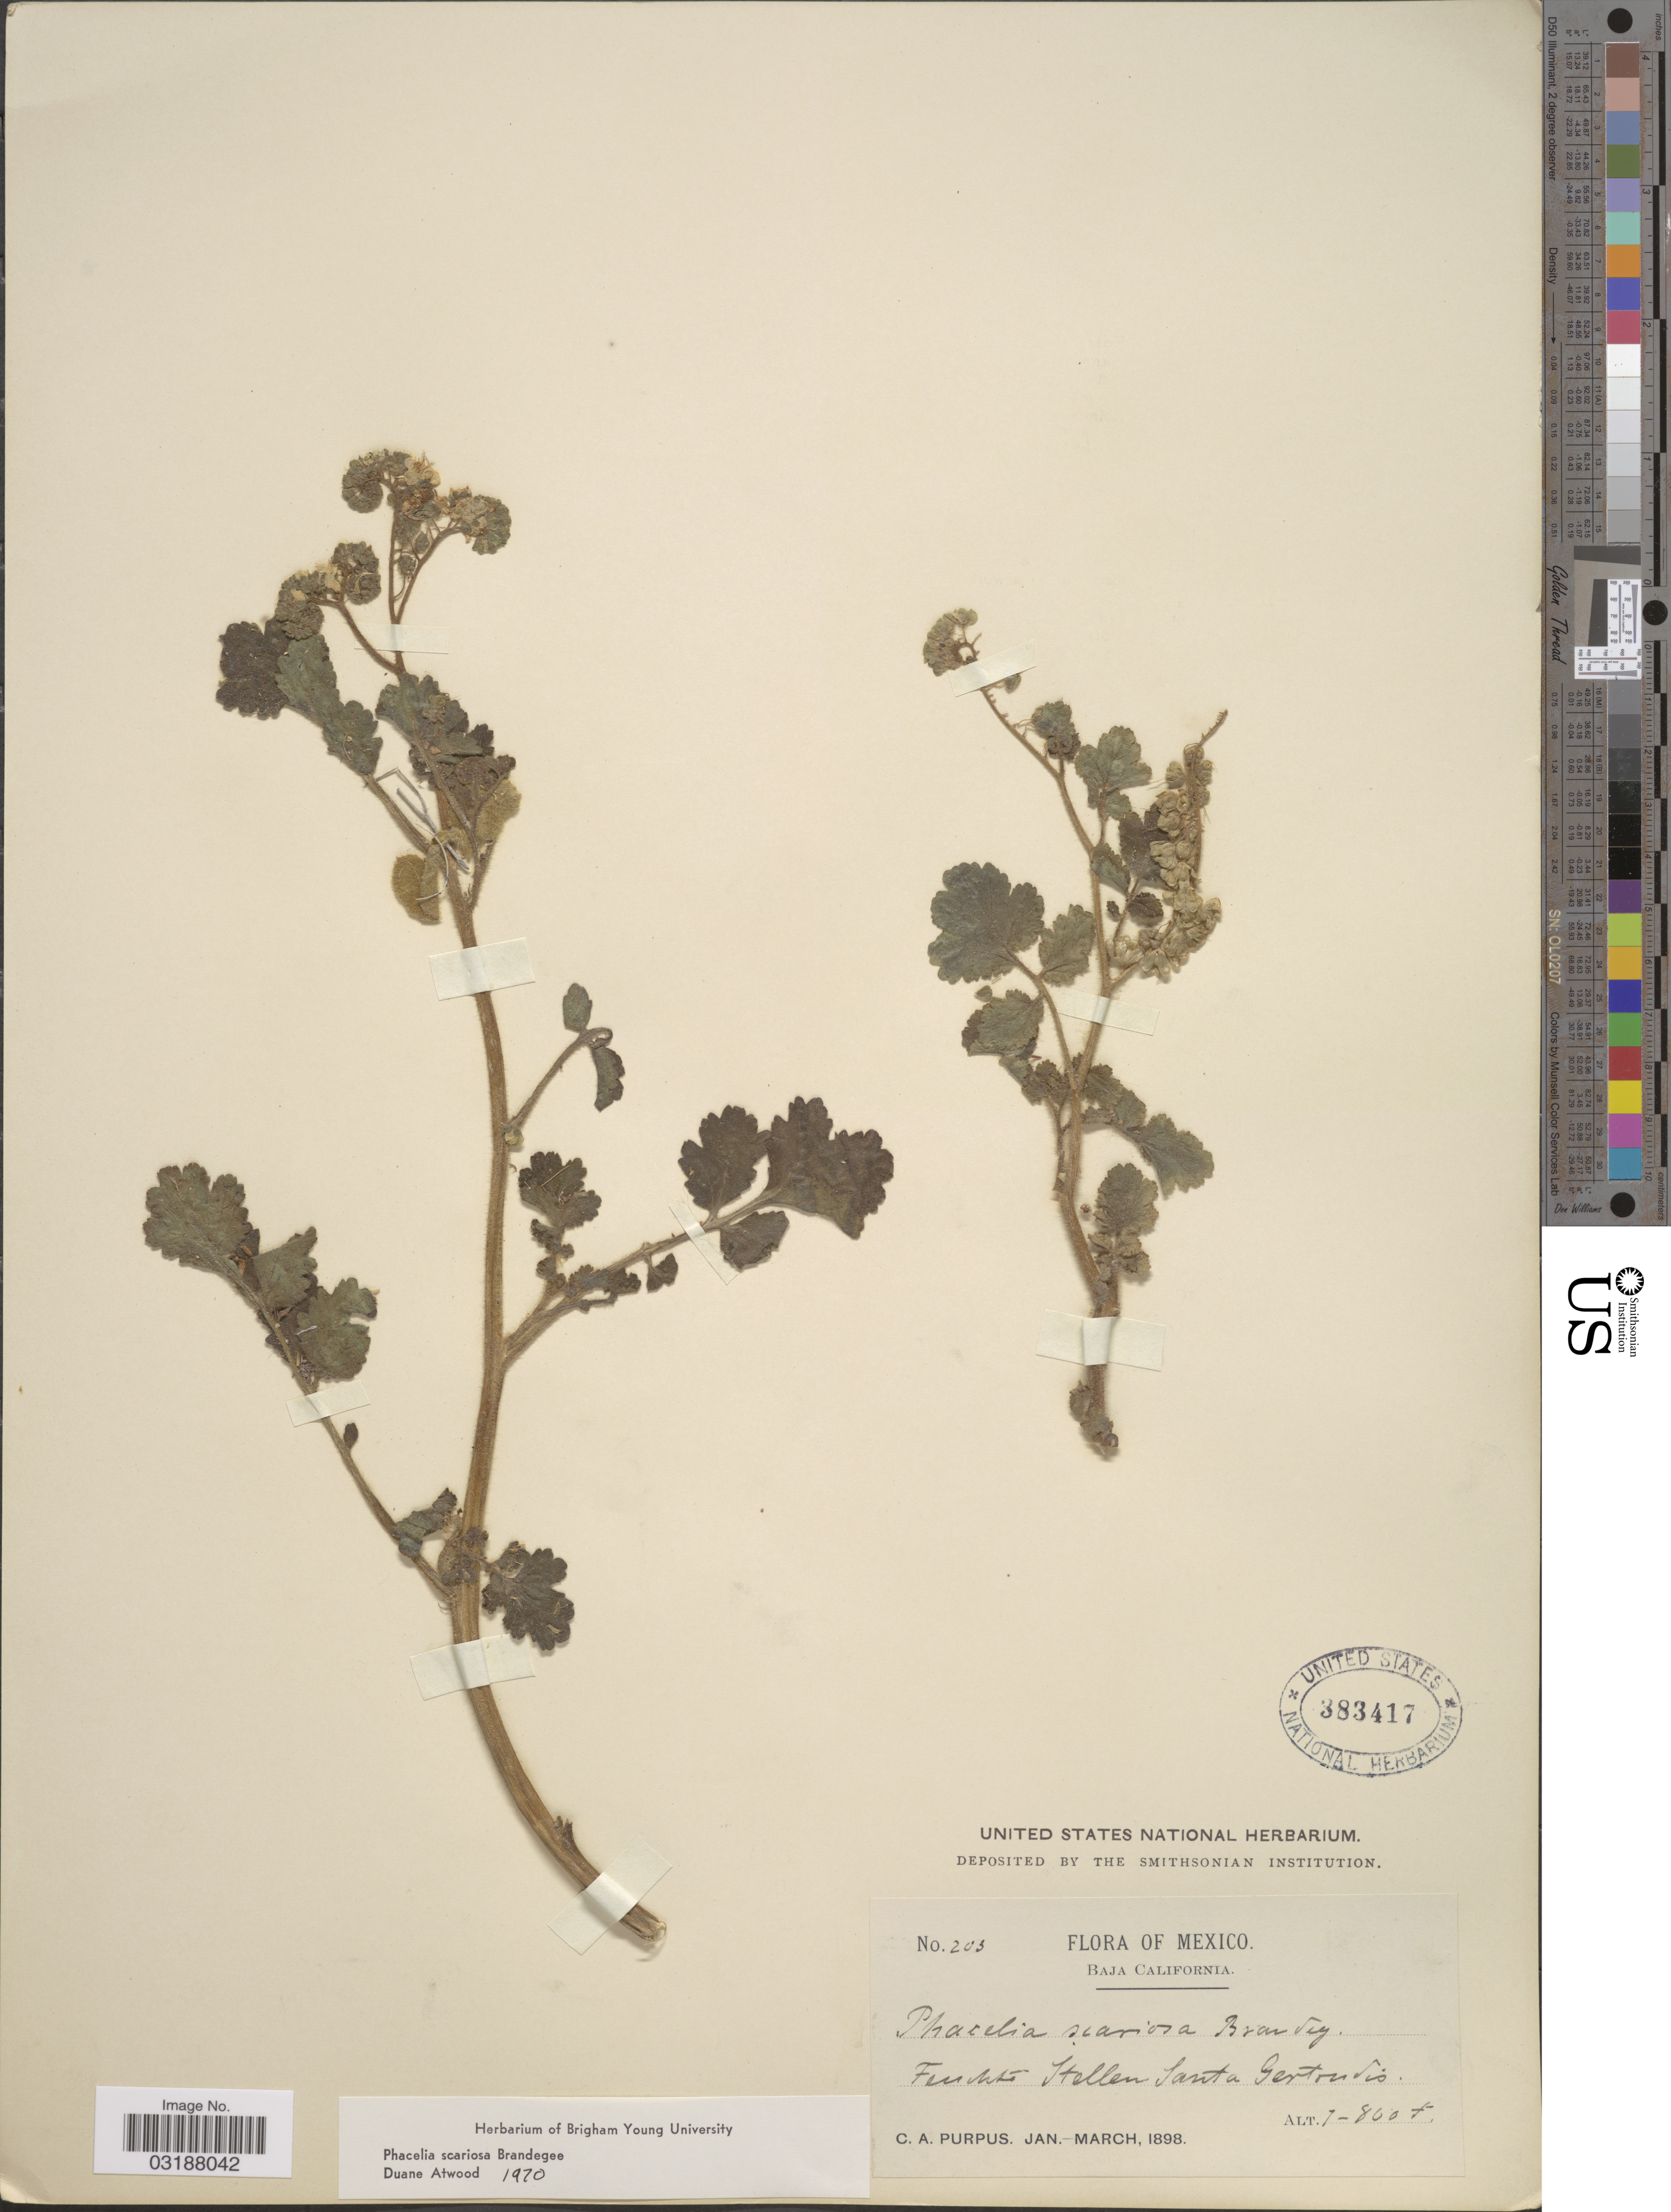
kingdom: Plantae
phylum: Tracheophyta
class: Magnoliopsida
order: Boraginales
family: Hydrophyllaceae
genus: Phacelia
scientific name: Phacelia scariosa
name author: Brandegee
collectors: C. A. Purpus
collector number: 203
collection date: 1898-01/1898-03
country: Mexico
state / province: Baja California Norte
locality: Fenhte Stellen Santa Gertrudis.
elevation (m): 213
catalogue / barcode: US 383417